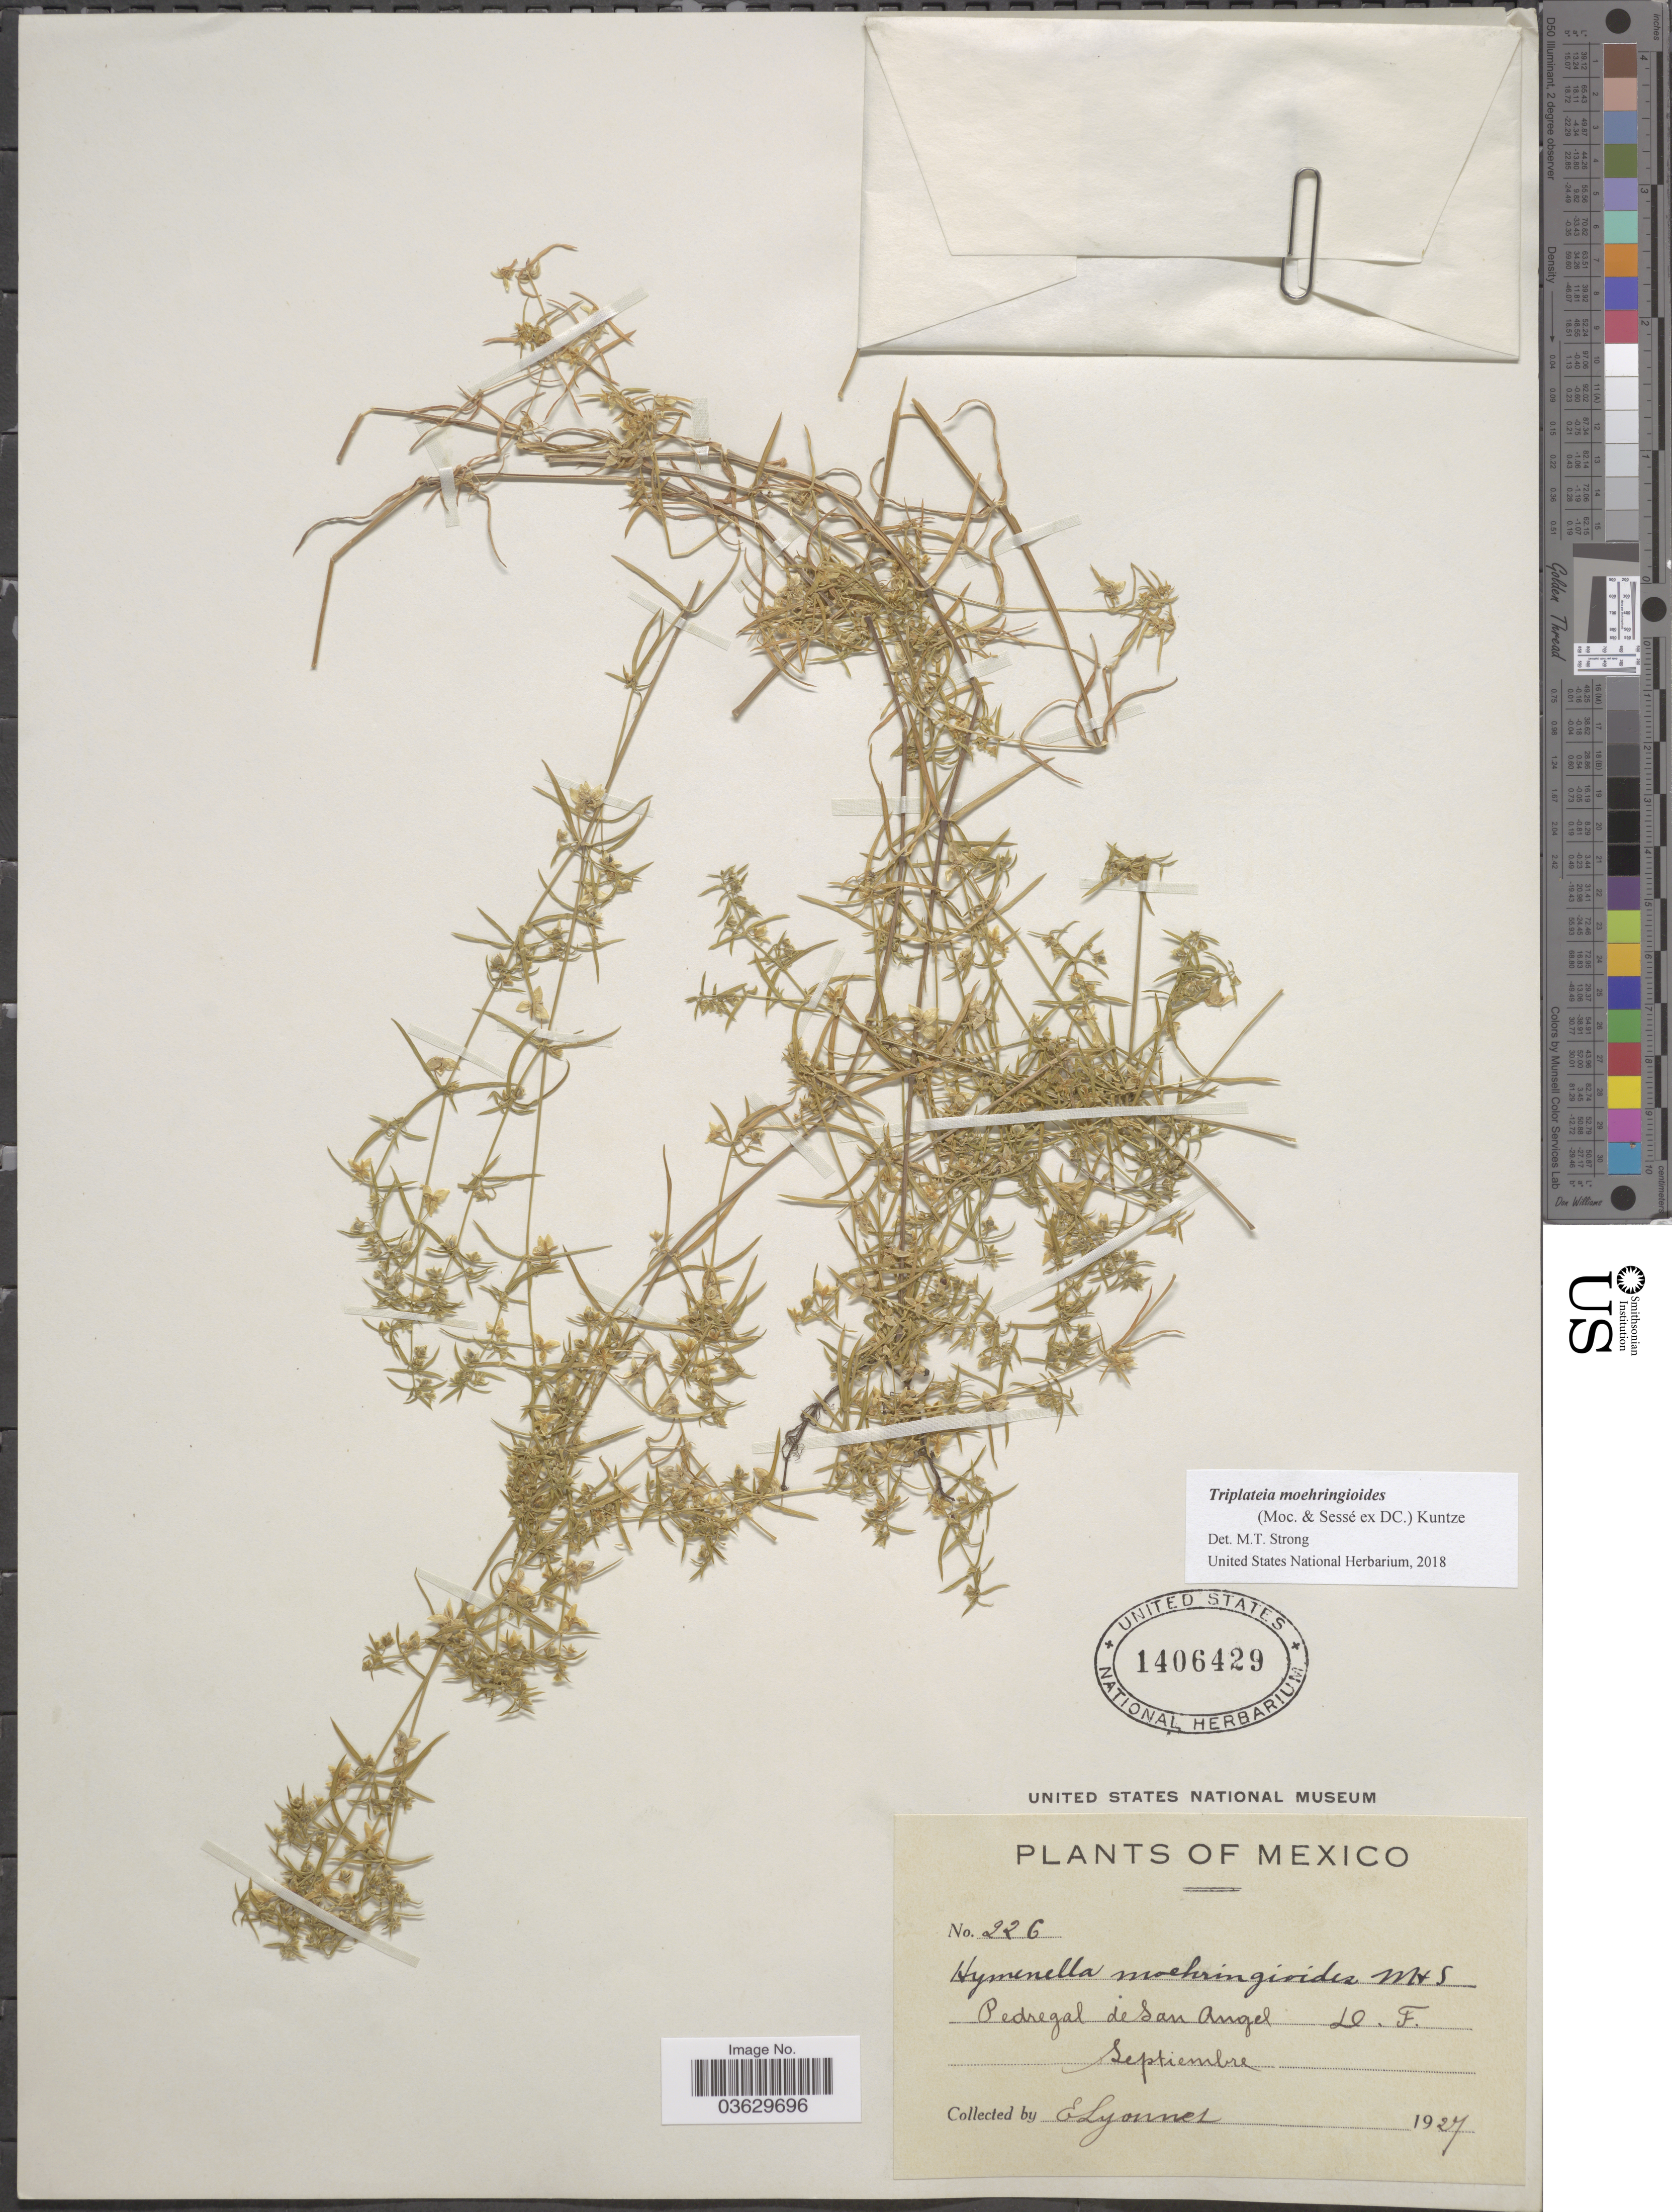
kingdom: Plantae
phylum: Tracheophyta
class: Magnoliopsida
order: Caryophyllales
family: Caryophyllaceae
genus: Triplateia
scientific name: Triplateia moehringiodes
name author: (DC.) Kuntze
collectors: E. Lyonnet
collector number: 226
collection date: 1927-09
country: Mexico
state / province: Distrito Federal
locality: Pedregal de San Angel.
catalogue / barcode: US 1406429